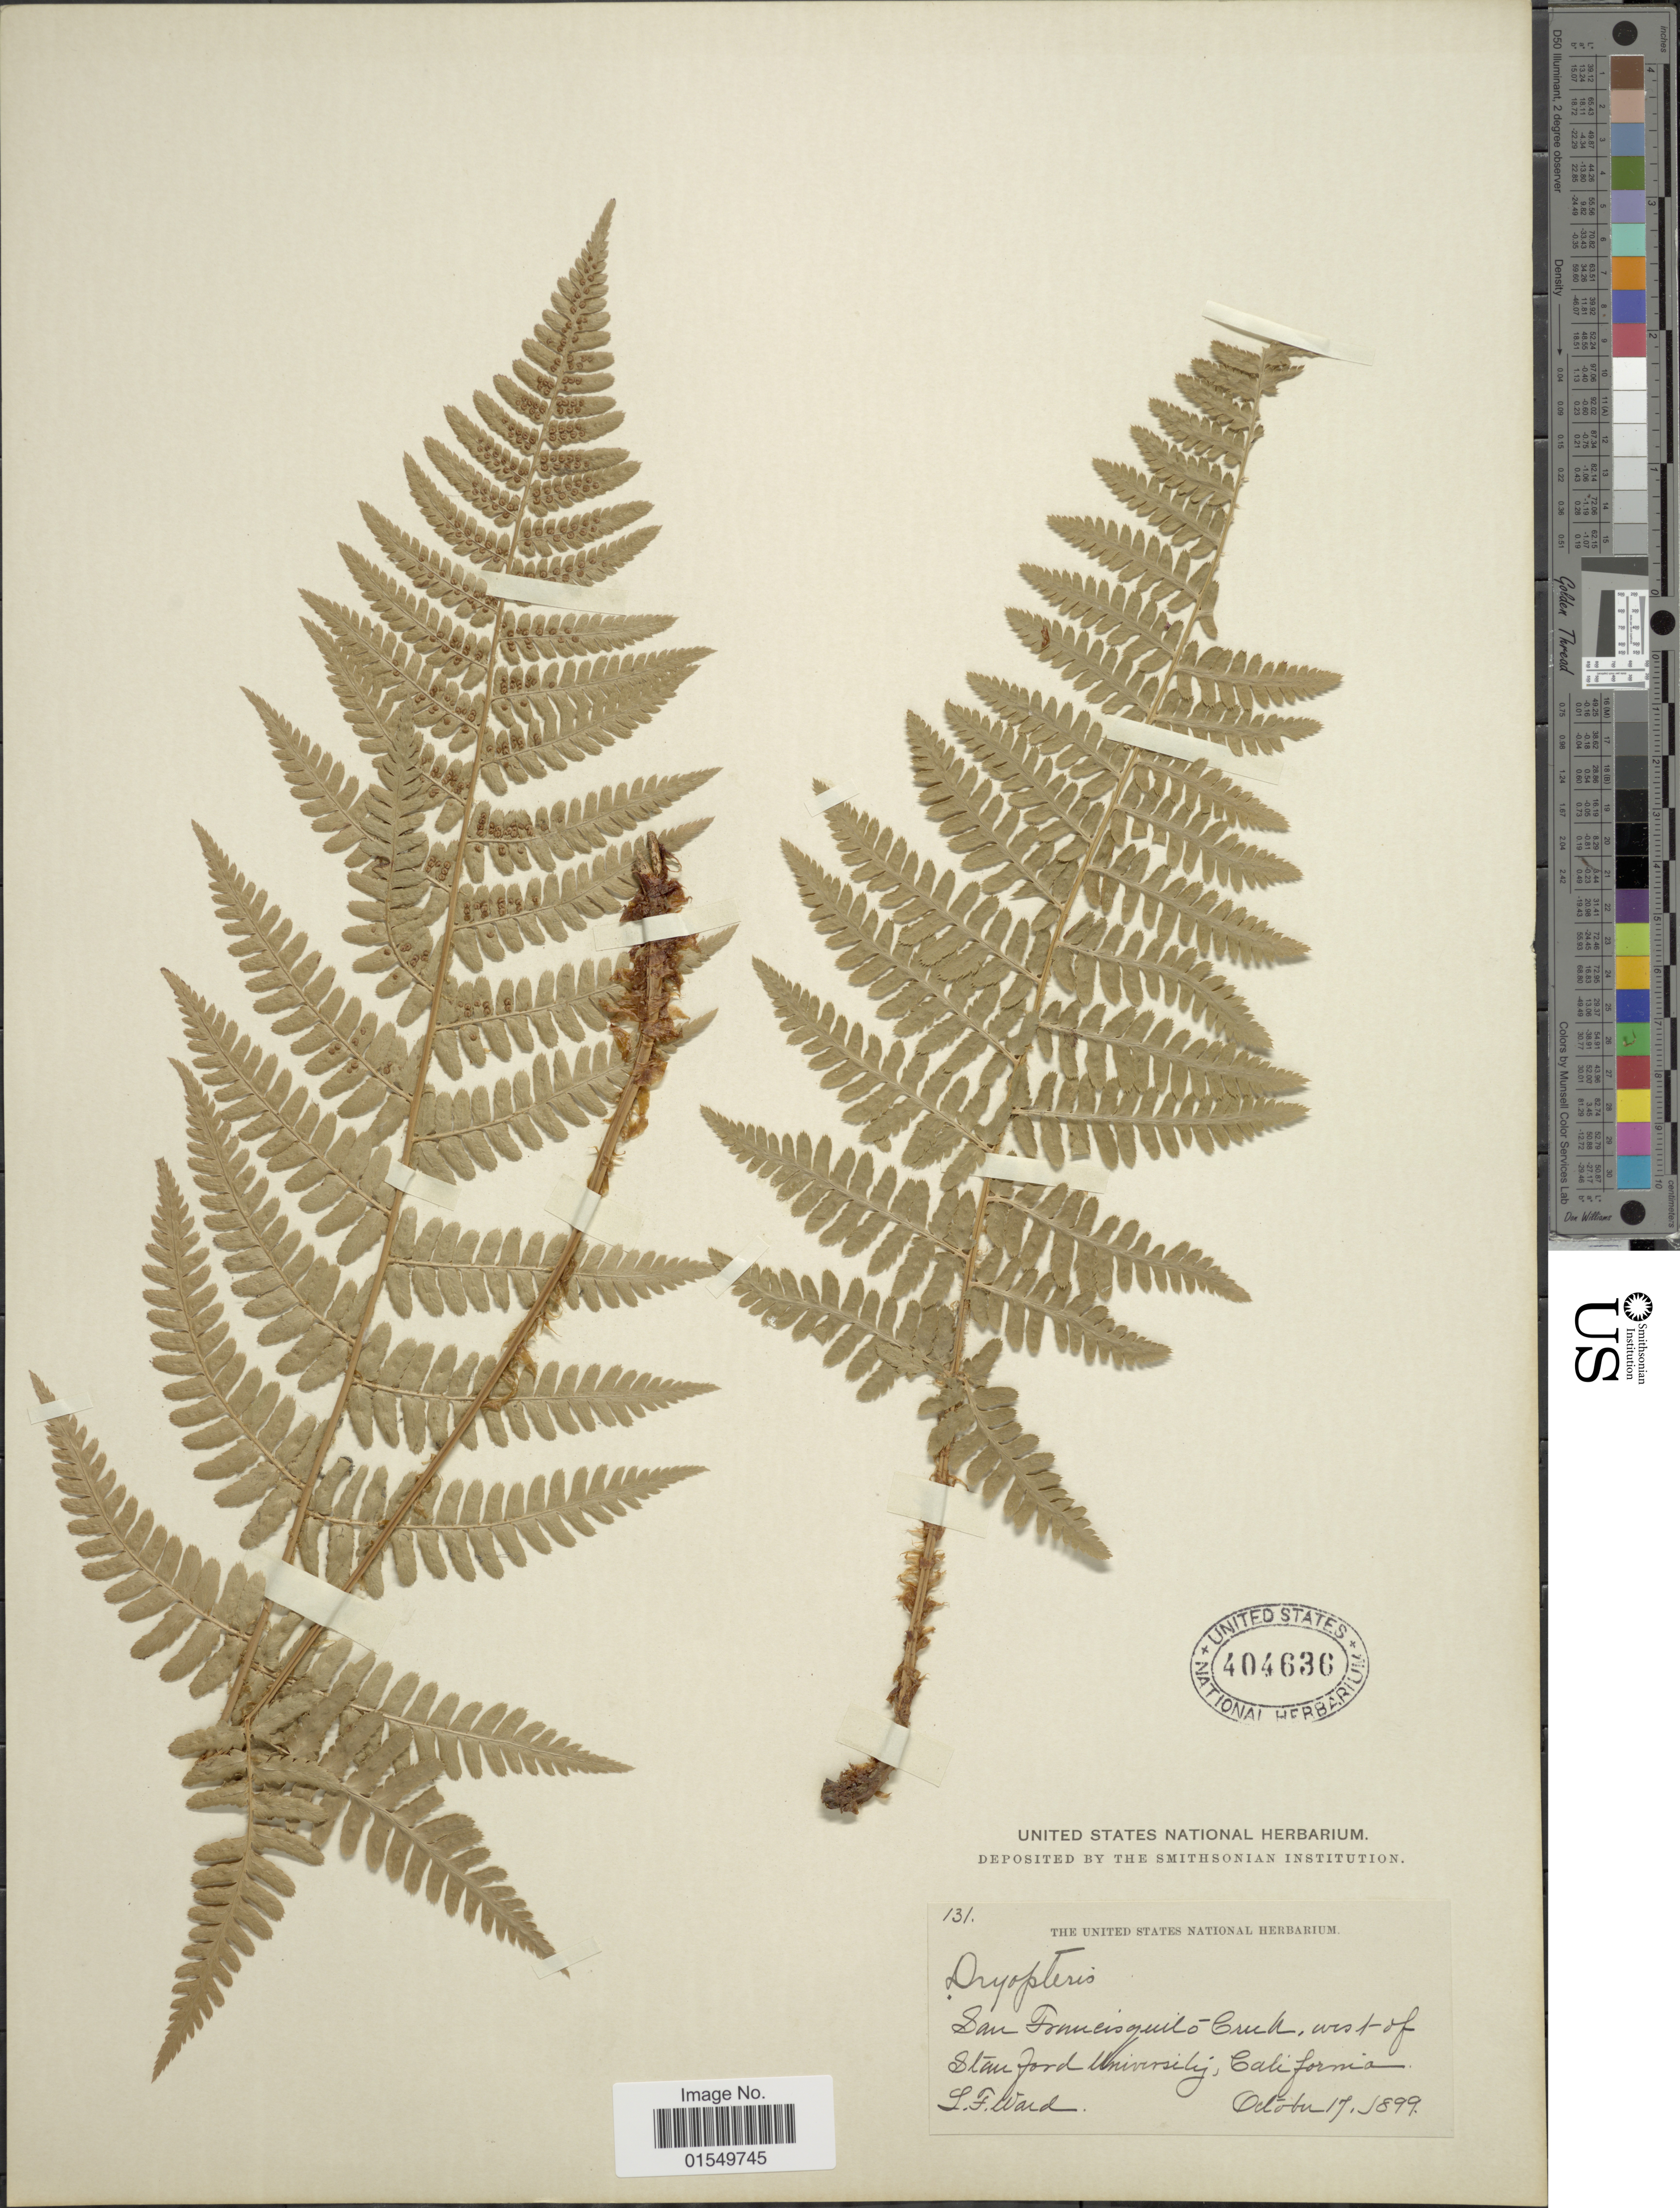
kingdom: Plantae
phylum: Tracheophyta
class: Polypodiopsida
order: Polypodiales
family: Dryopteridaceae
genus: Dryopteris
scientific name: Dryopteris arguta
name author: (Kaulf.) Maxon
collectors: L. Ward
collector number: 131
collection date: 1899-10-17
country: United States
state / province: California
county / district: Santa Clara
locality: San Francisquito Creek, west of Stanford University, California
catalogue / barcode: US 404636